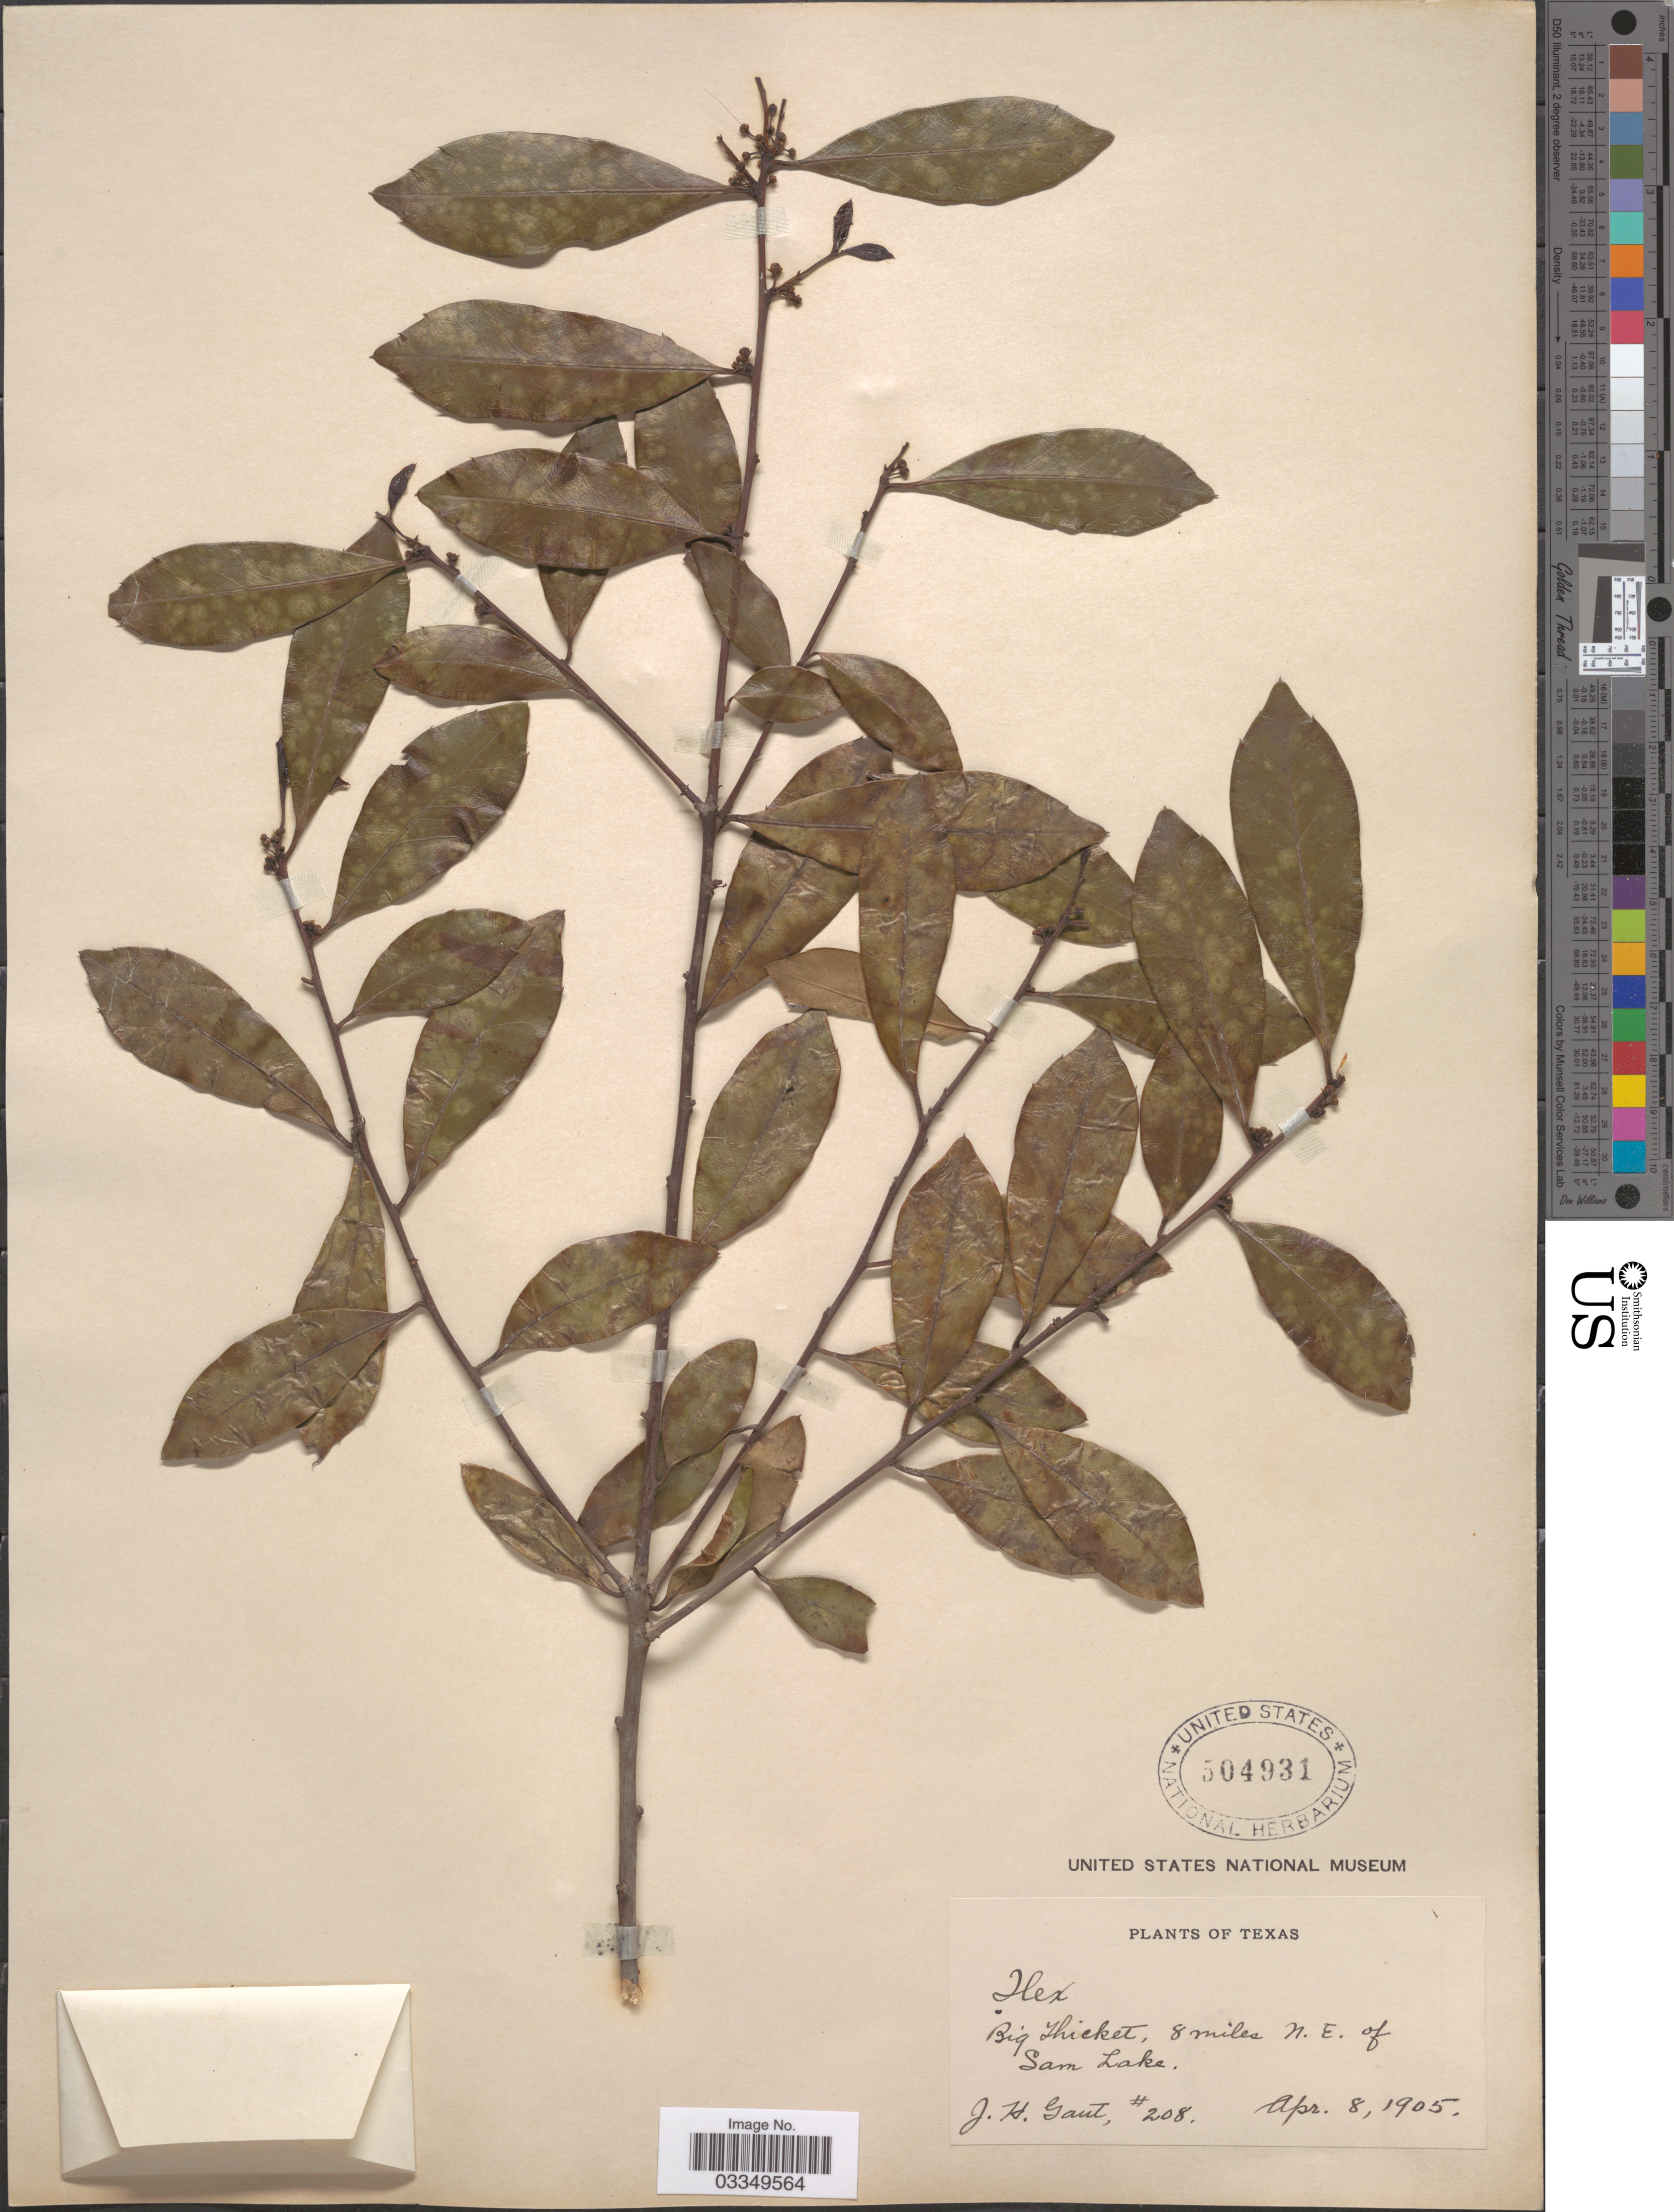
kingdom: Plantae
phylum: Tracheophyta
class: Magnoliopsida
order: Aquifoliales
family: Aquifoliaceae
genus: Ilex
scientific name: Ilex cassine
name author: L.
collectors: J. Gaut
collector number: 208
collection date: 1905-04-08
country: United States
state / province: Texas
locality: Big Thicket, 8 miles N.E. of Sam Lake.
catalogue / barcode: US 504931